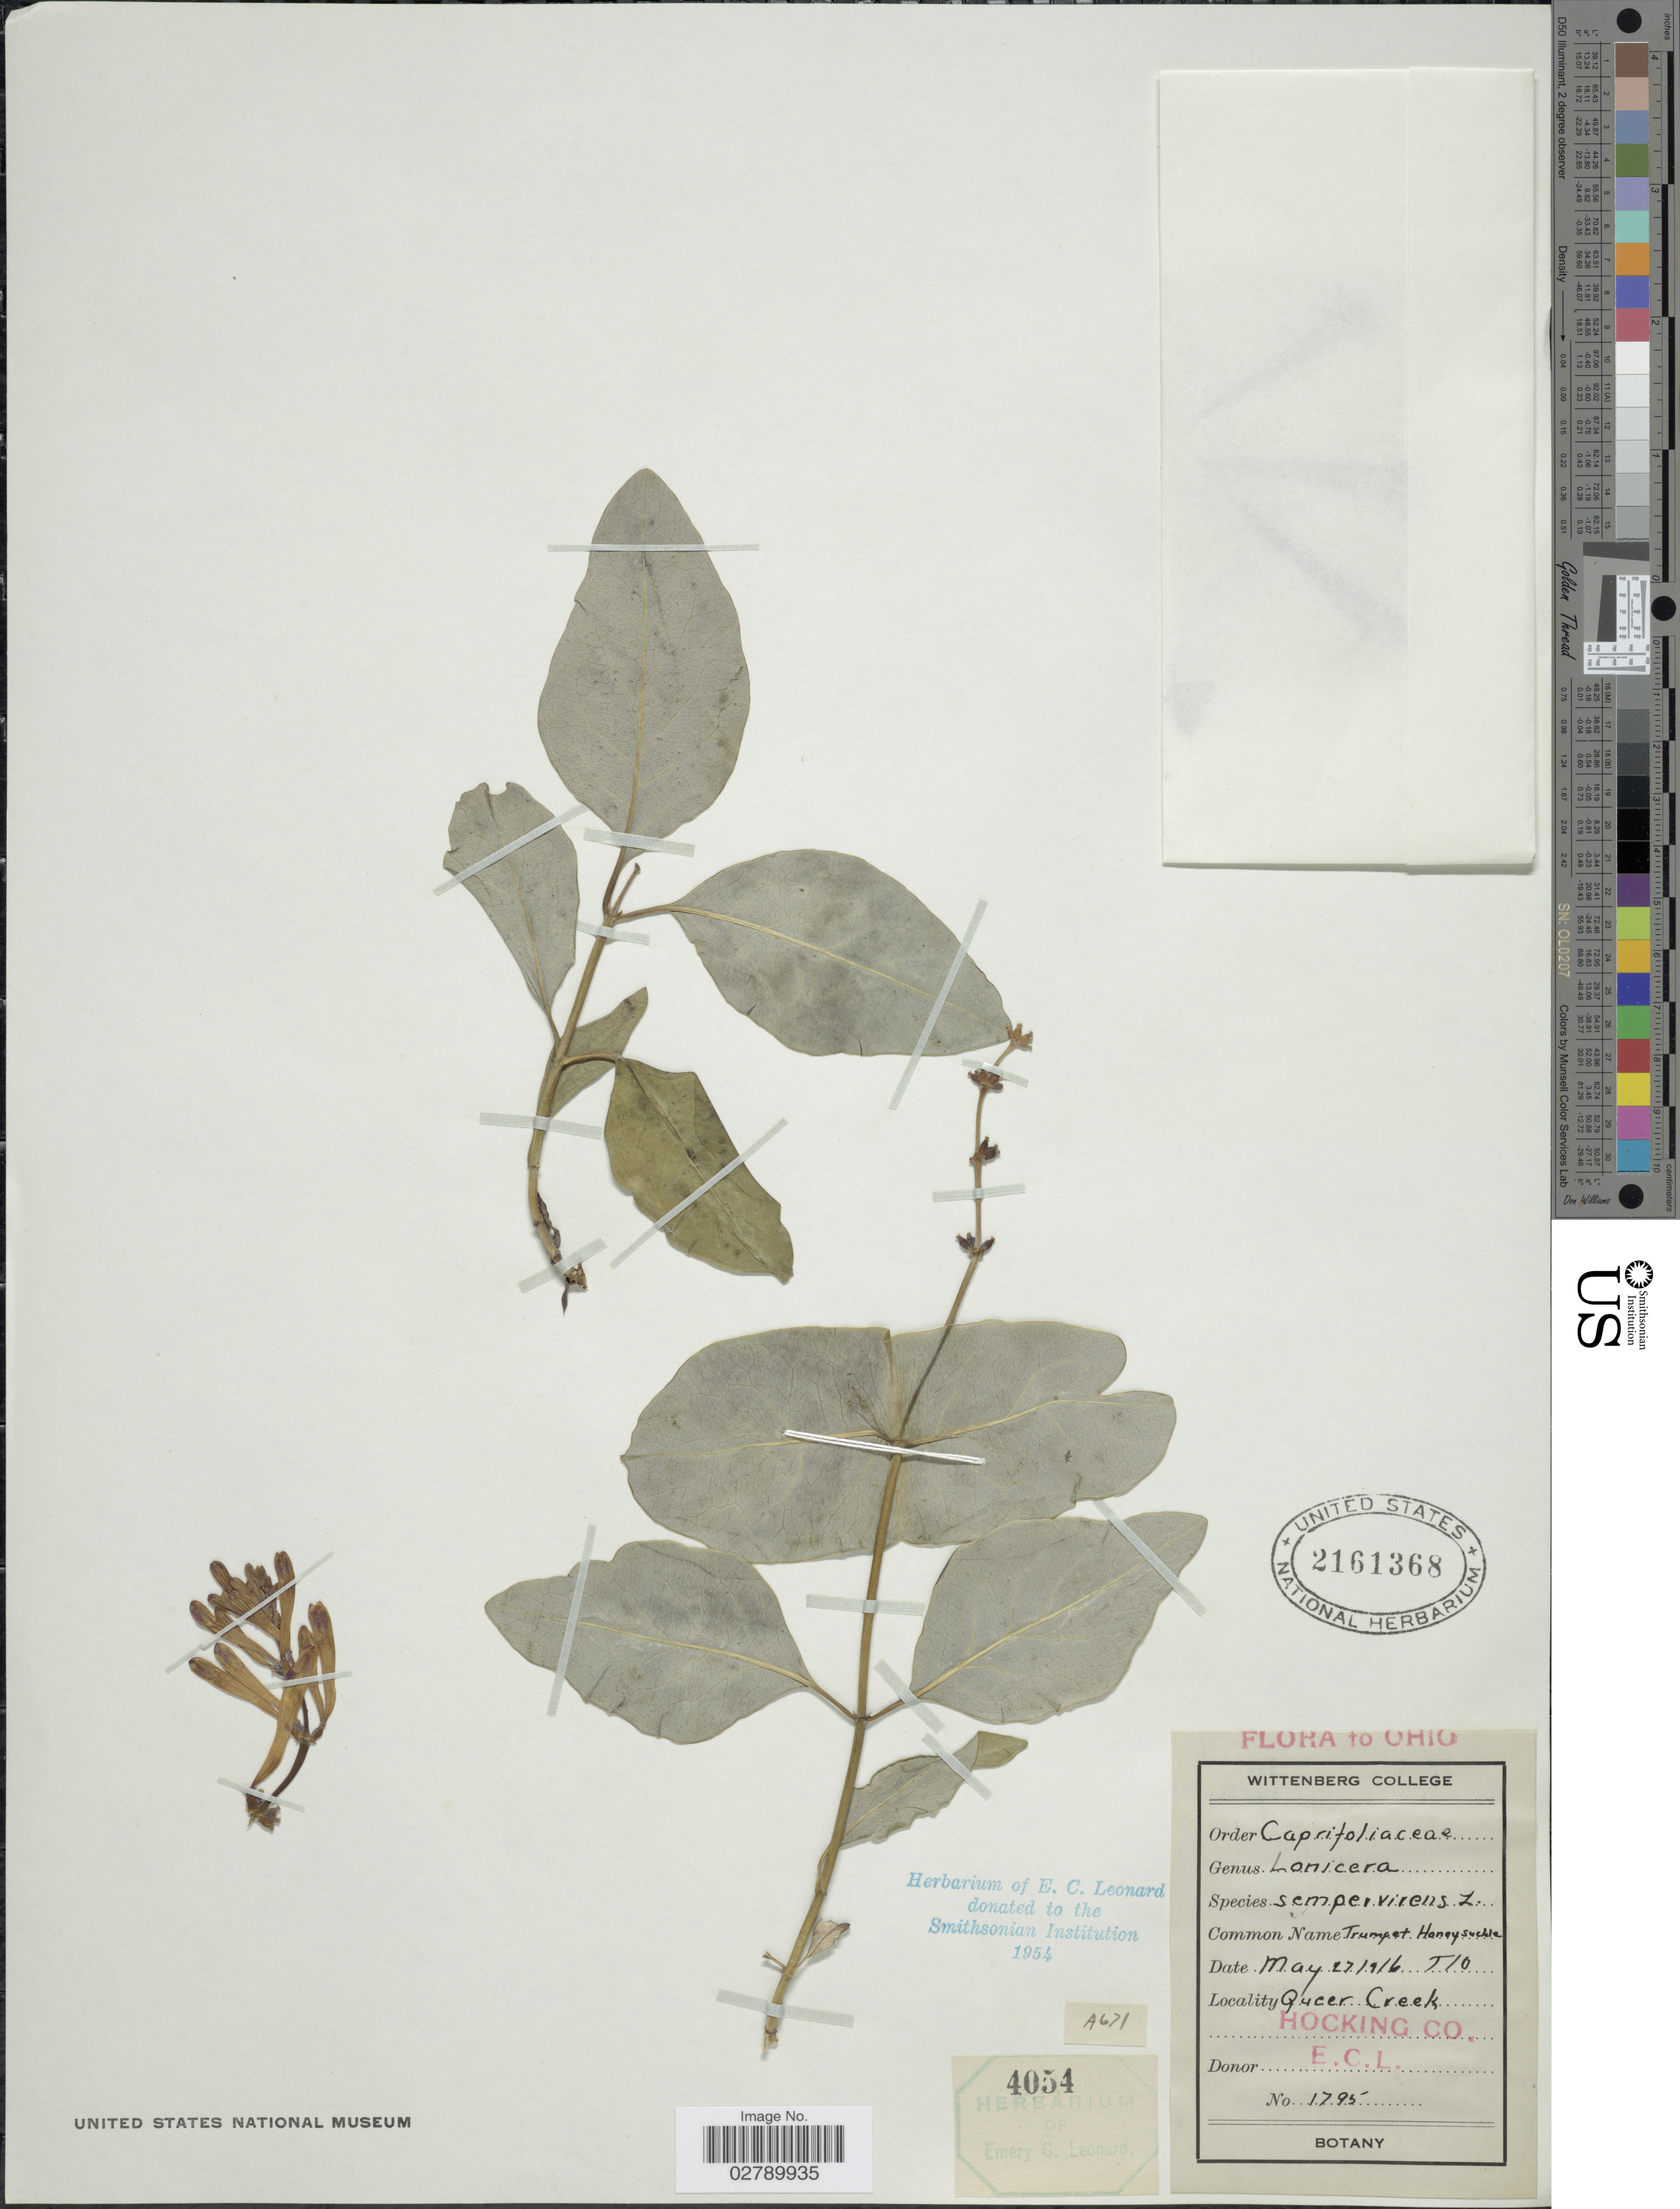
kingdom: Plantae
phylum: Tracheophyta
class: Magnoliopsida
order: Dipsacales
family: Caprifoliaceae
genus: Lonicera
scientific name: Lonicera sempervirens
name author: L.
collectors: E. C. Leonard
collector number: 1795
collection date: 1916-05-27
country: United States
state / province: Ohio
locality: Queer Creek. Hocking Co.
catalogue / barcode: US 2161368